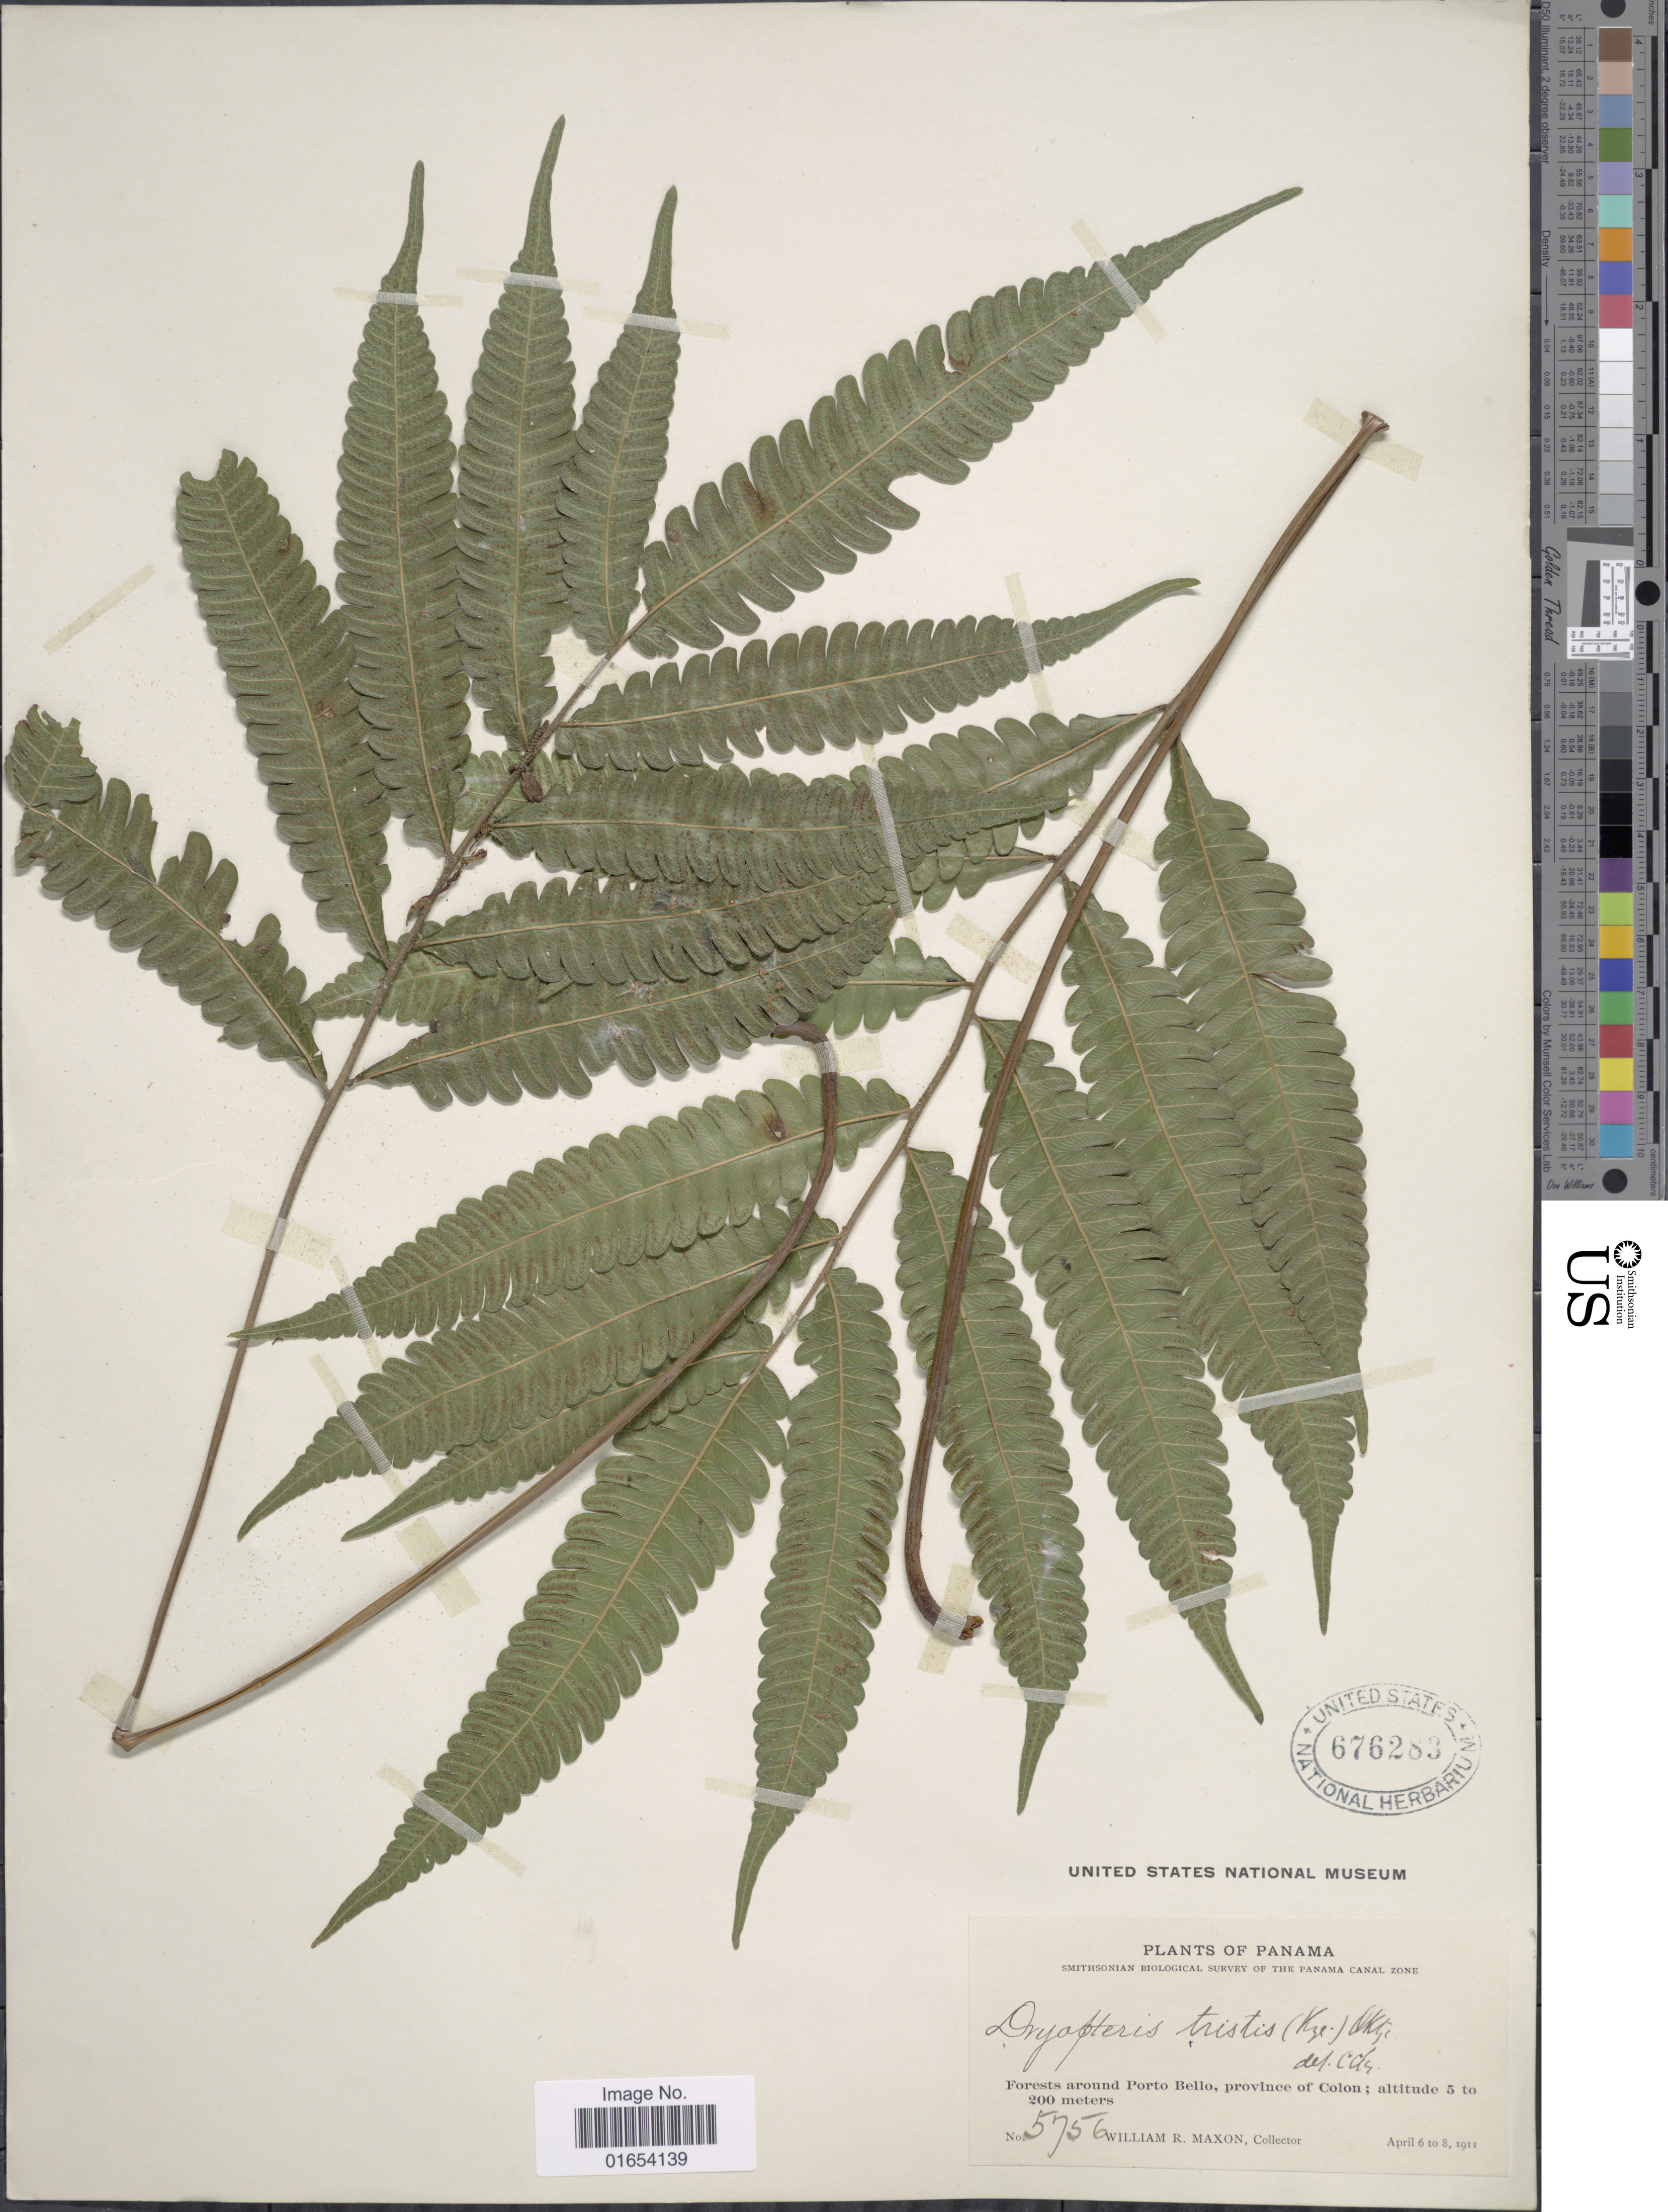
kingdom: Plantae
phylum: Tracheophyta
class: Polypodiopsida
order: Polypodiales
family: Thelypteridaceae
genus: Goniopteris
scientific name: Goniopteris nicaraguensis (C. Chr.) comb. nov., ined 2015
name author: (C. Chr.)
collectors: W. R. Maxon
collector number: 5756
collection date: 1911-04-06/1911-04-08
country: Panama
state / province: Colón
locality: Forest around Porto Bello, Canal Zone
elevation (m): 5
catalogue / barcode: US 676283